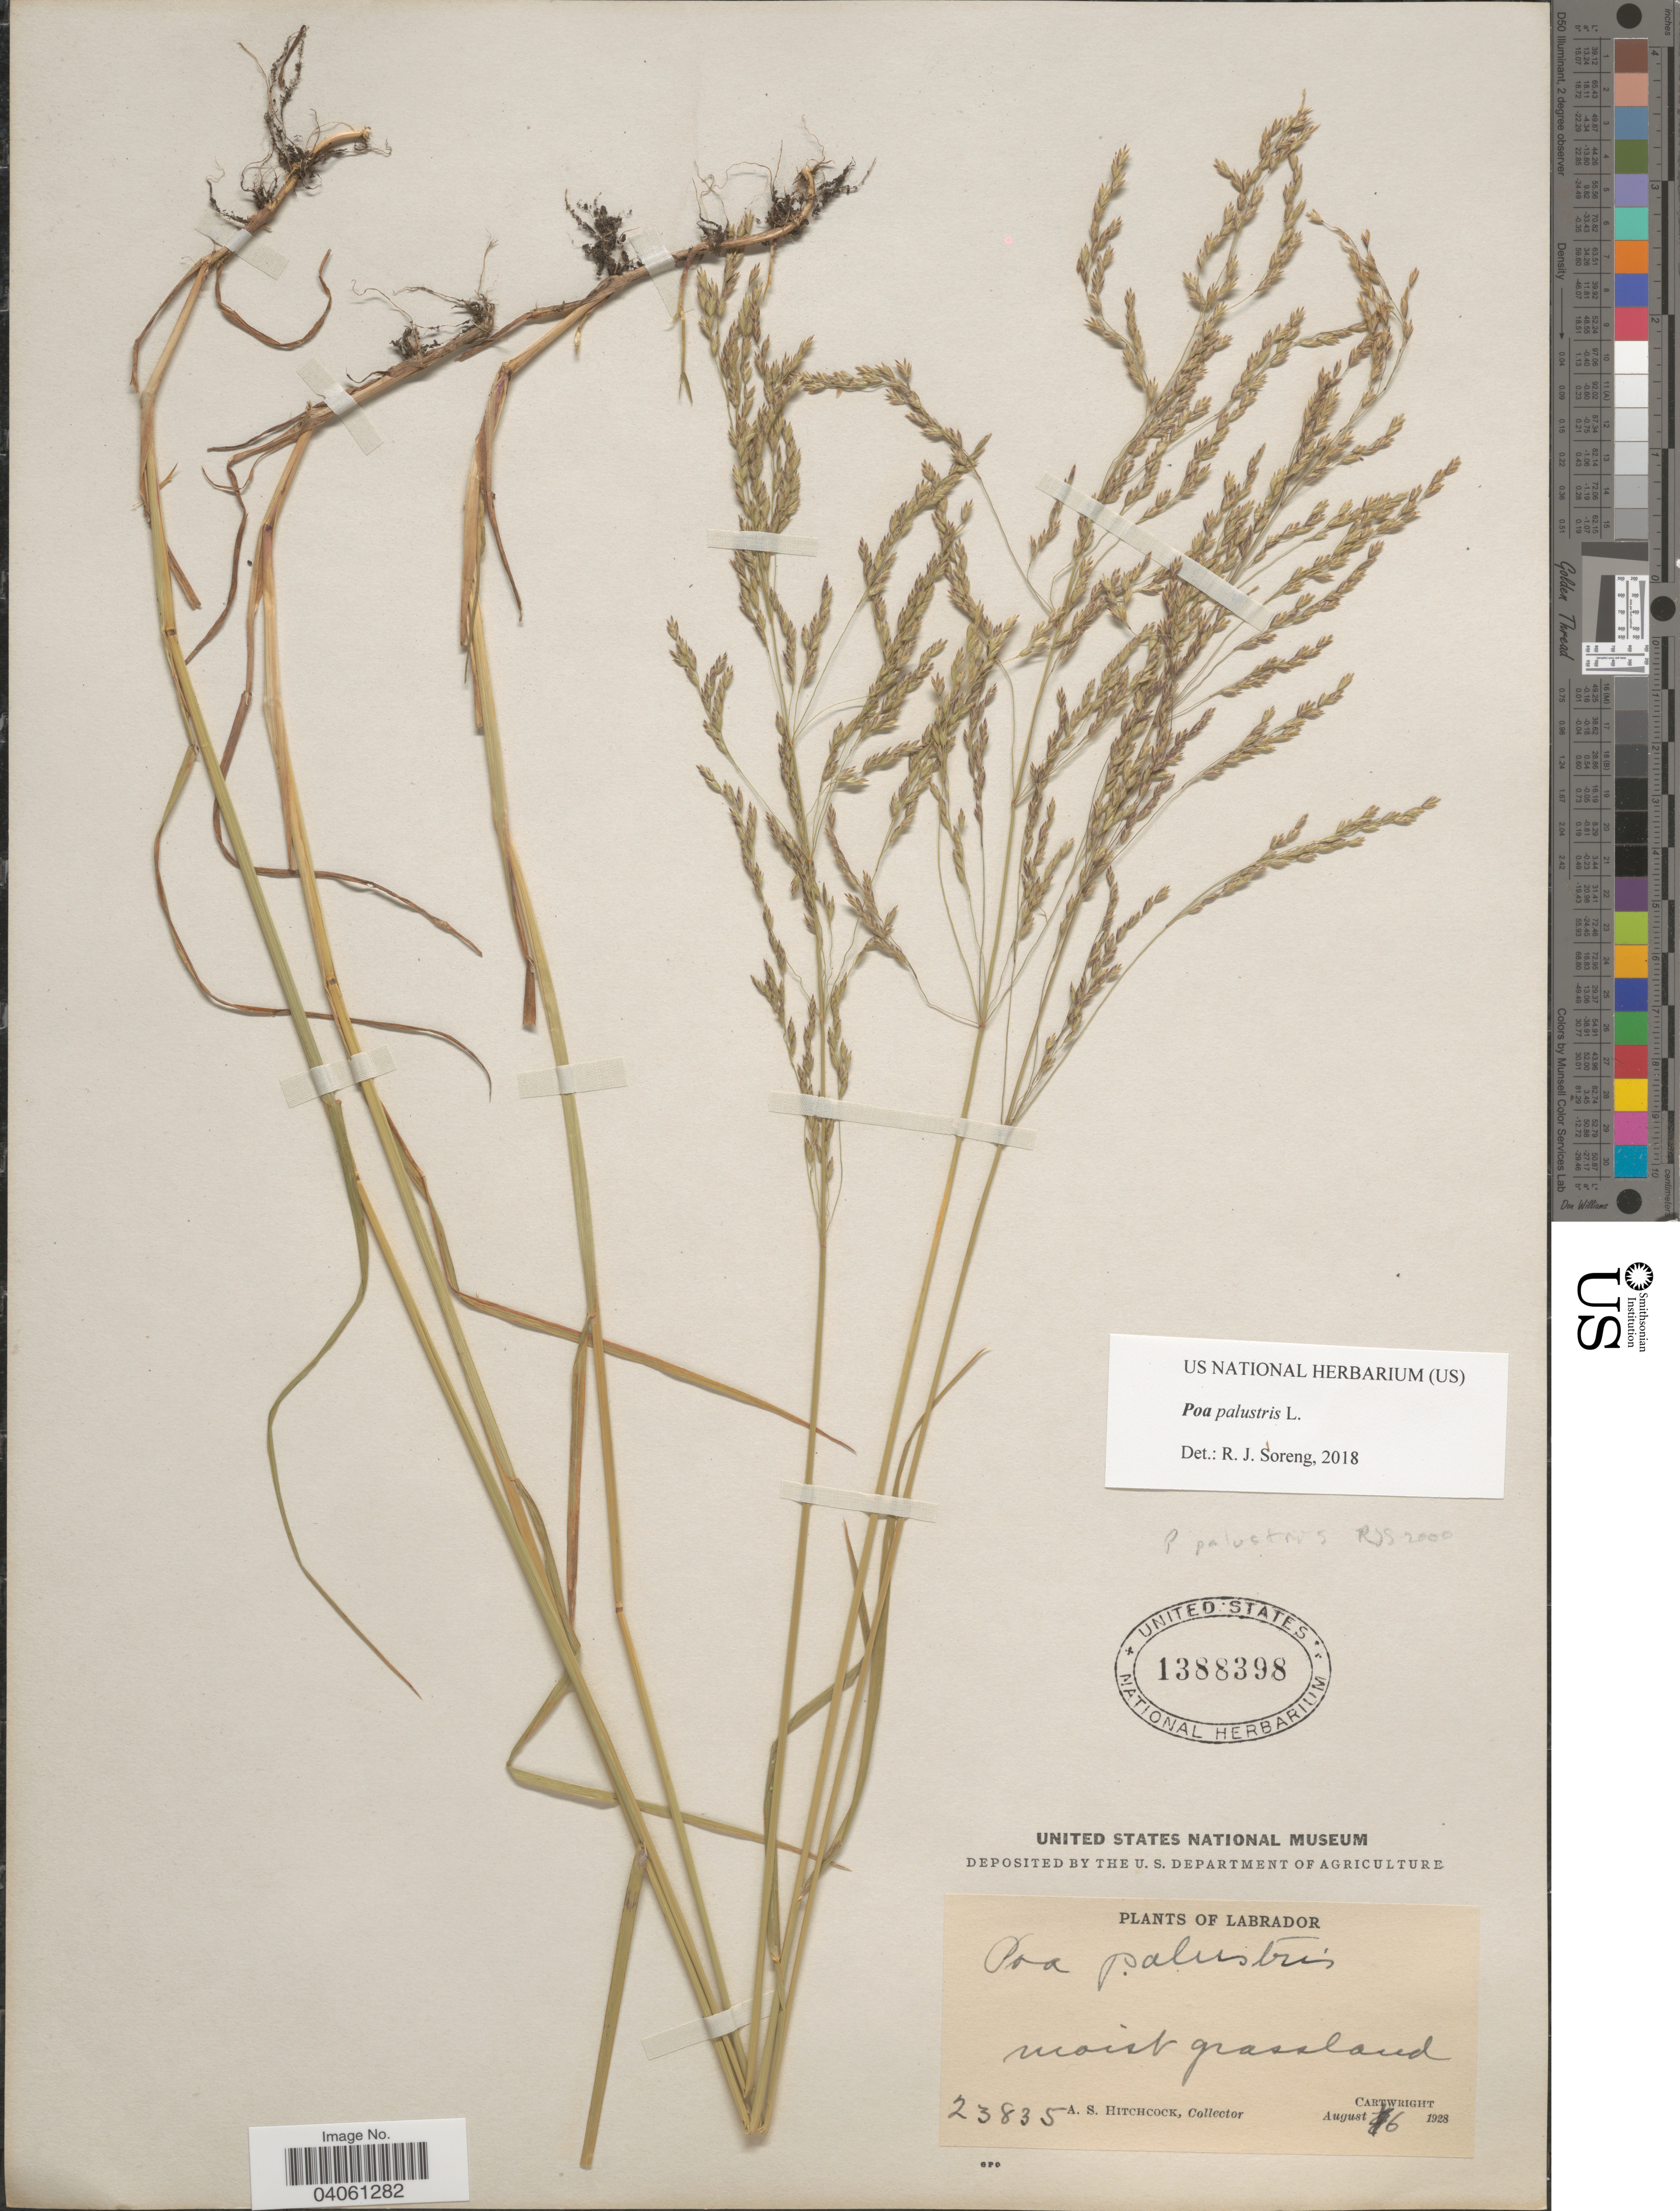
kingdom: Plantae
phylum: Tracheophyta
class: Liliopsida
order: Poales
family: Poaceae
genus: Poa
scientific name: Poa palustris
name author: L.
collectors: A. S. Hitchcock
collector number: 23835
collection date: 1928-08-16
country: Canada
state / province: Newfoundland and Labrador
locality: Labrador. Moist grassland. Cartwright.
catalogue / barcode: US 1388398